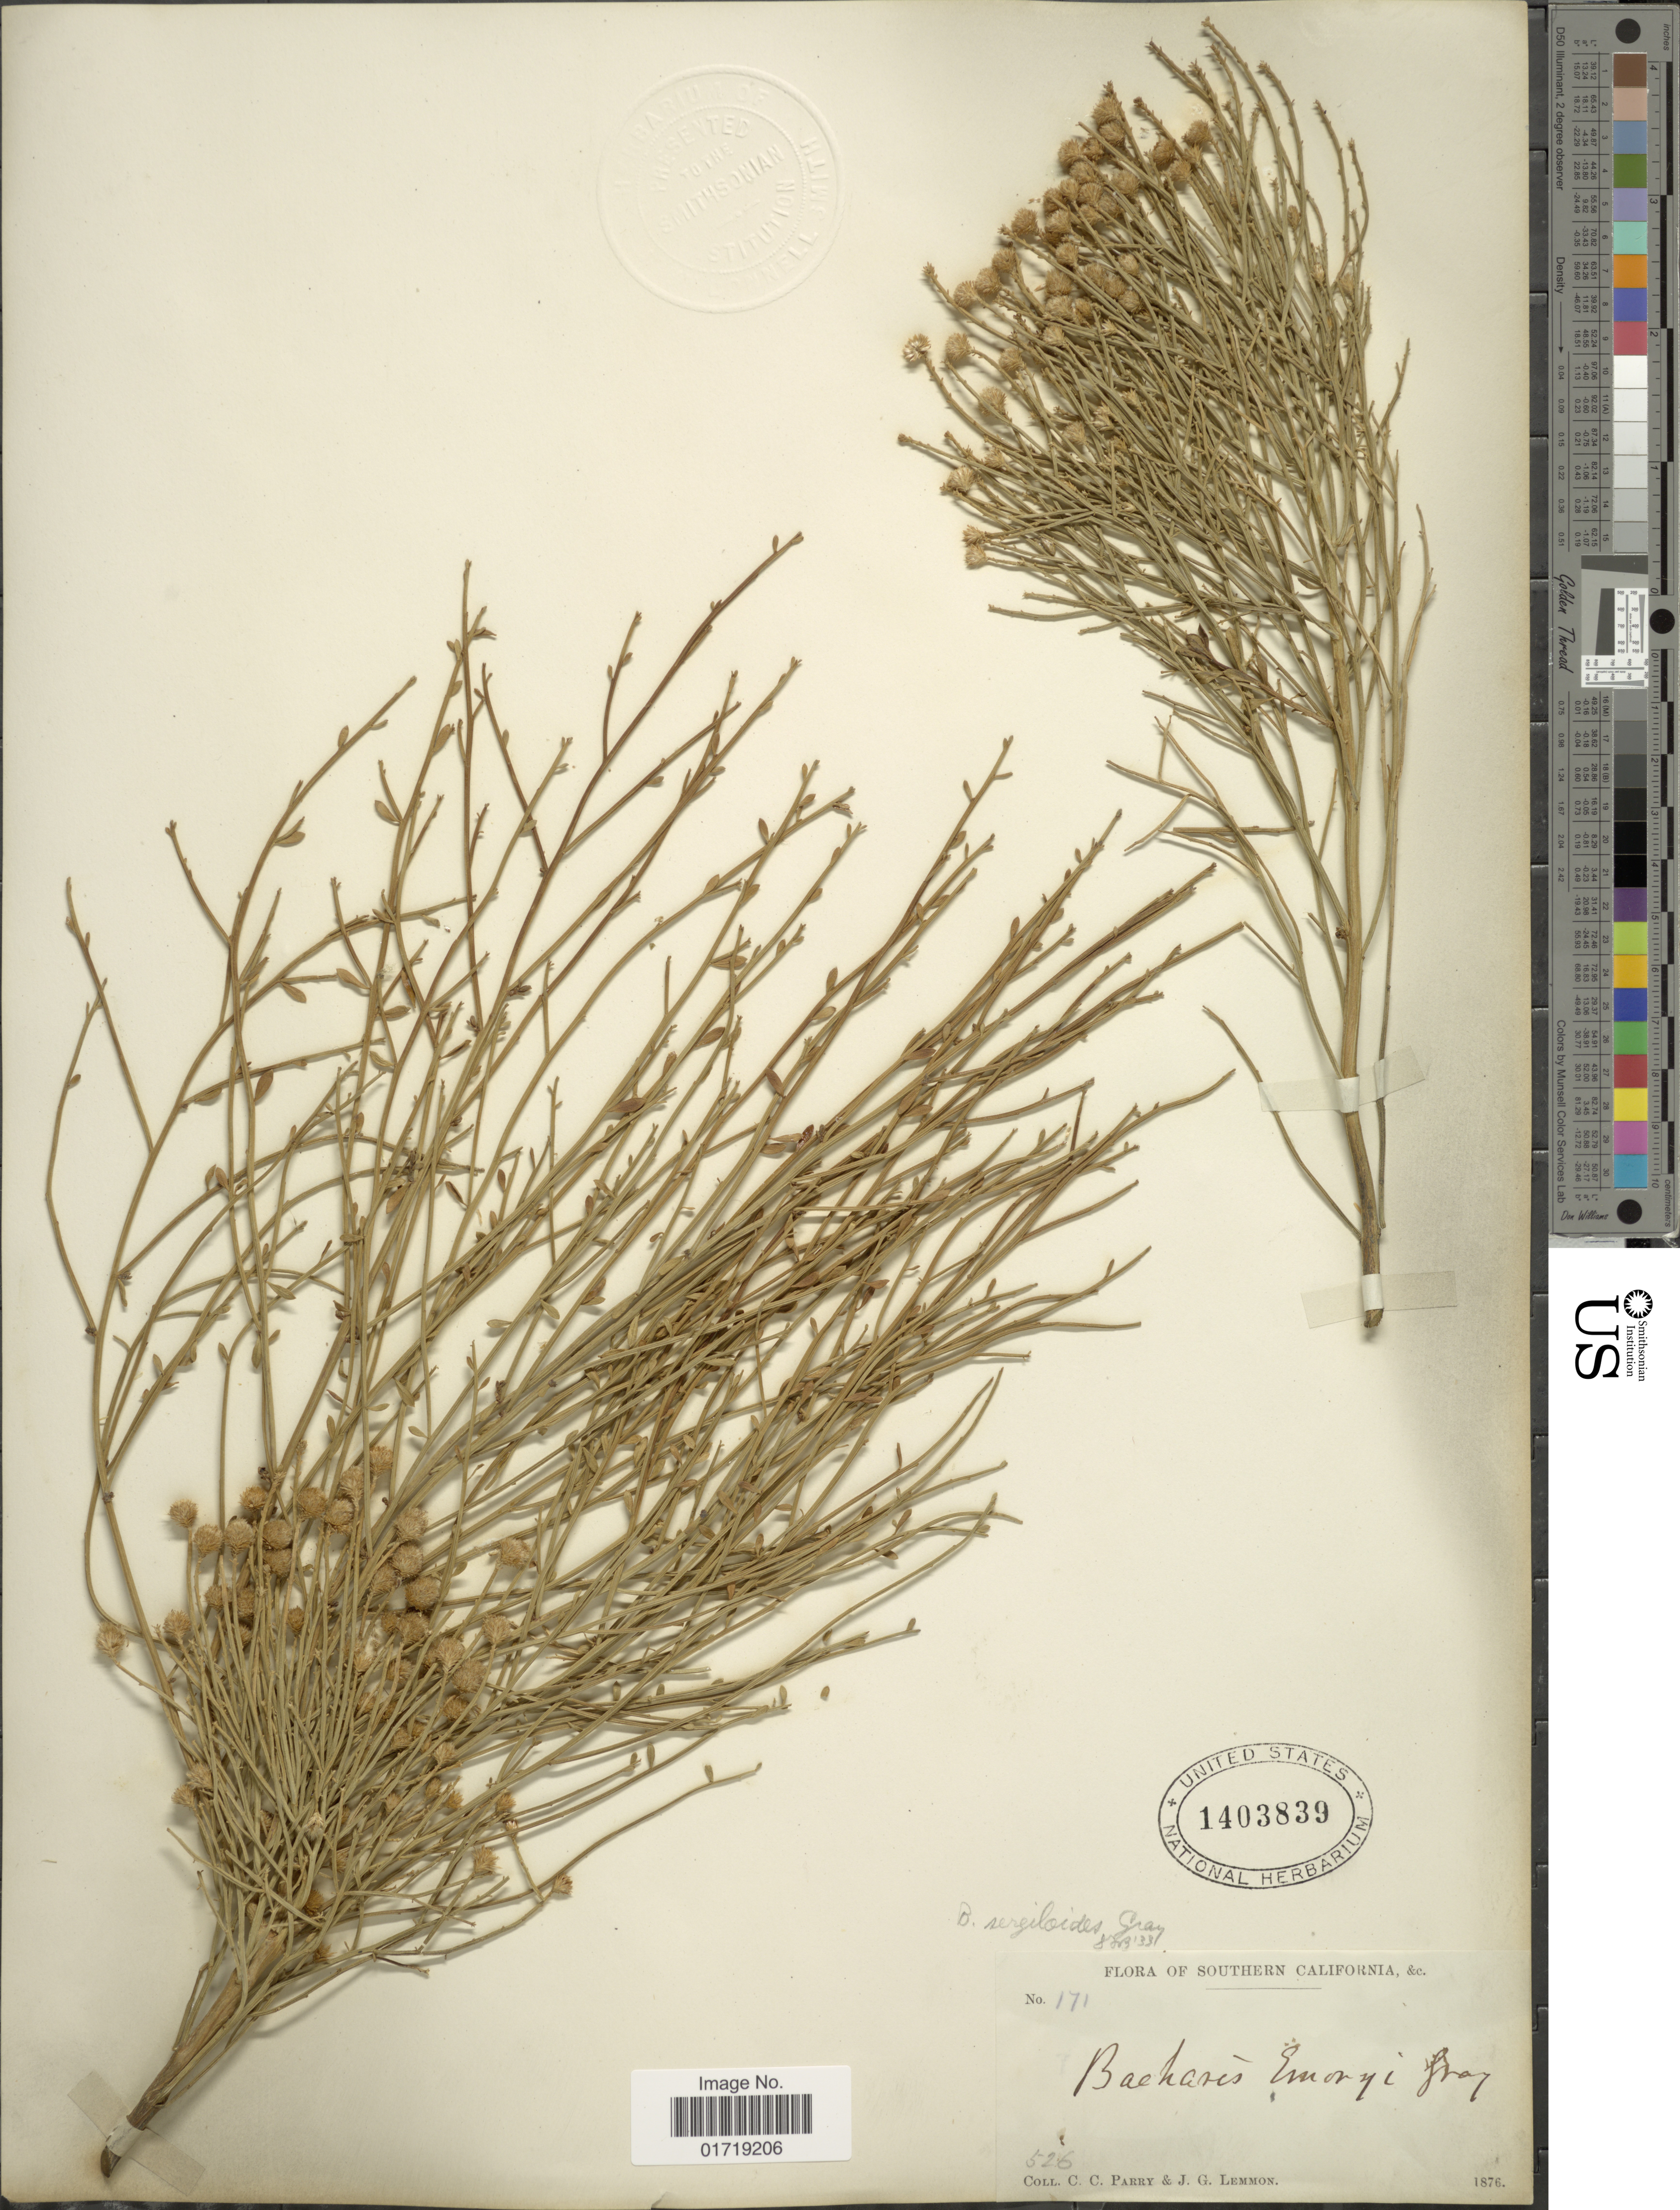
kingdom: Plantae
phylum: Tracheophyta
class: Magnoliopsida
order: Asterales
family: Asteraceae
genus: Baccharis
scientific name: Baccharis sergiloides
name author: A. Gray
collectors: C. C. Parry & J. Lemmon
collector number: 171/526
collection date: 1876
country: United States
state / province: California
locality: Southern California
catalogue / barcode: US 1403839